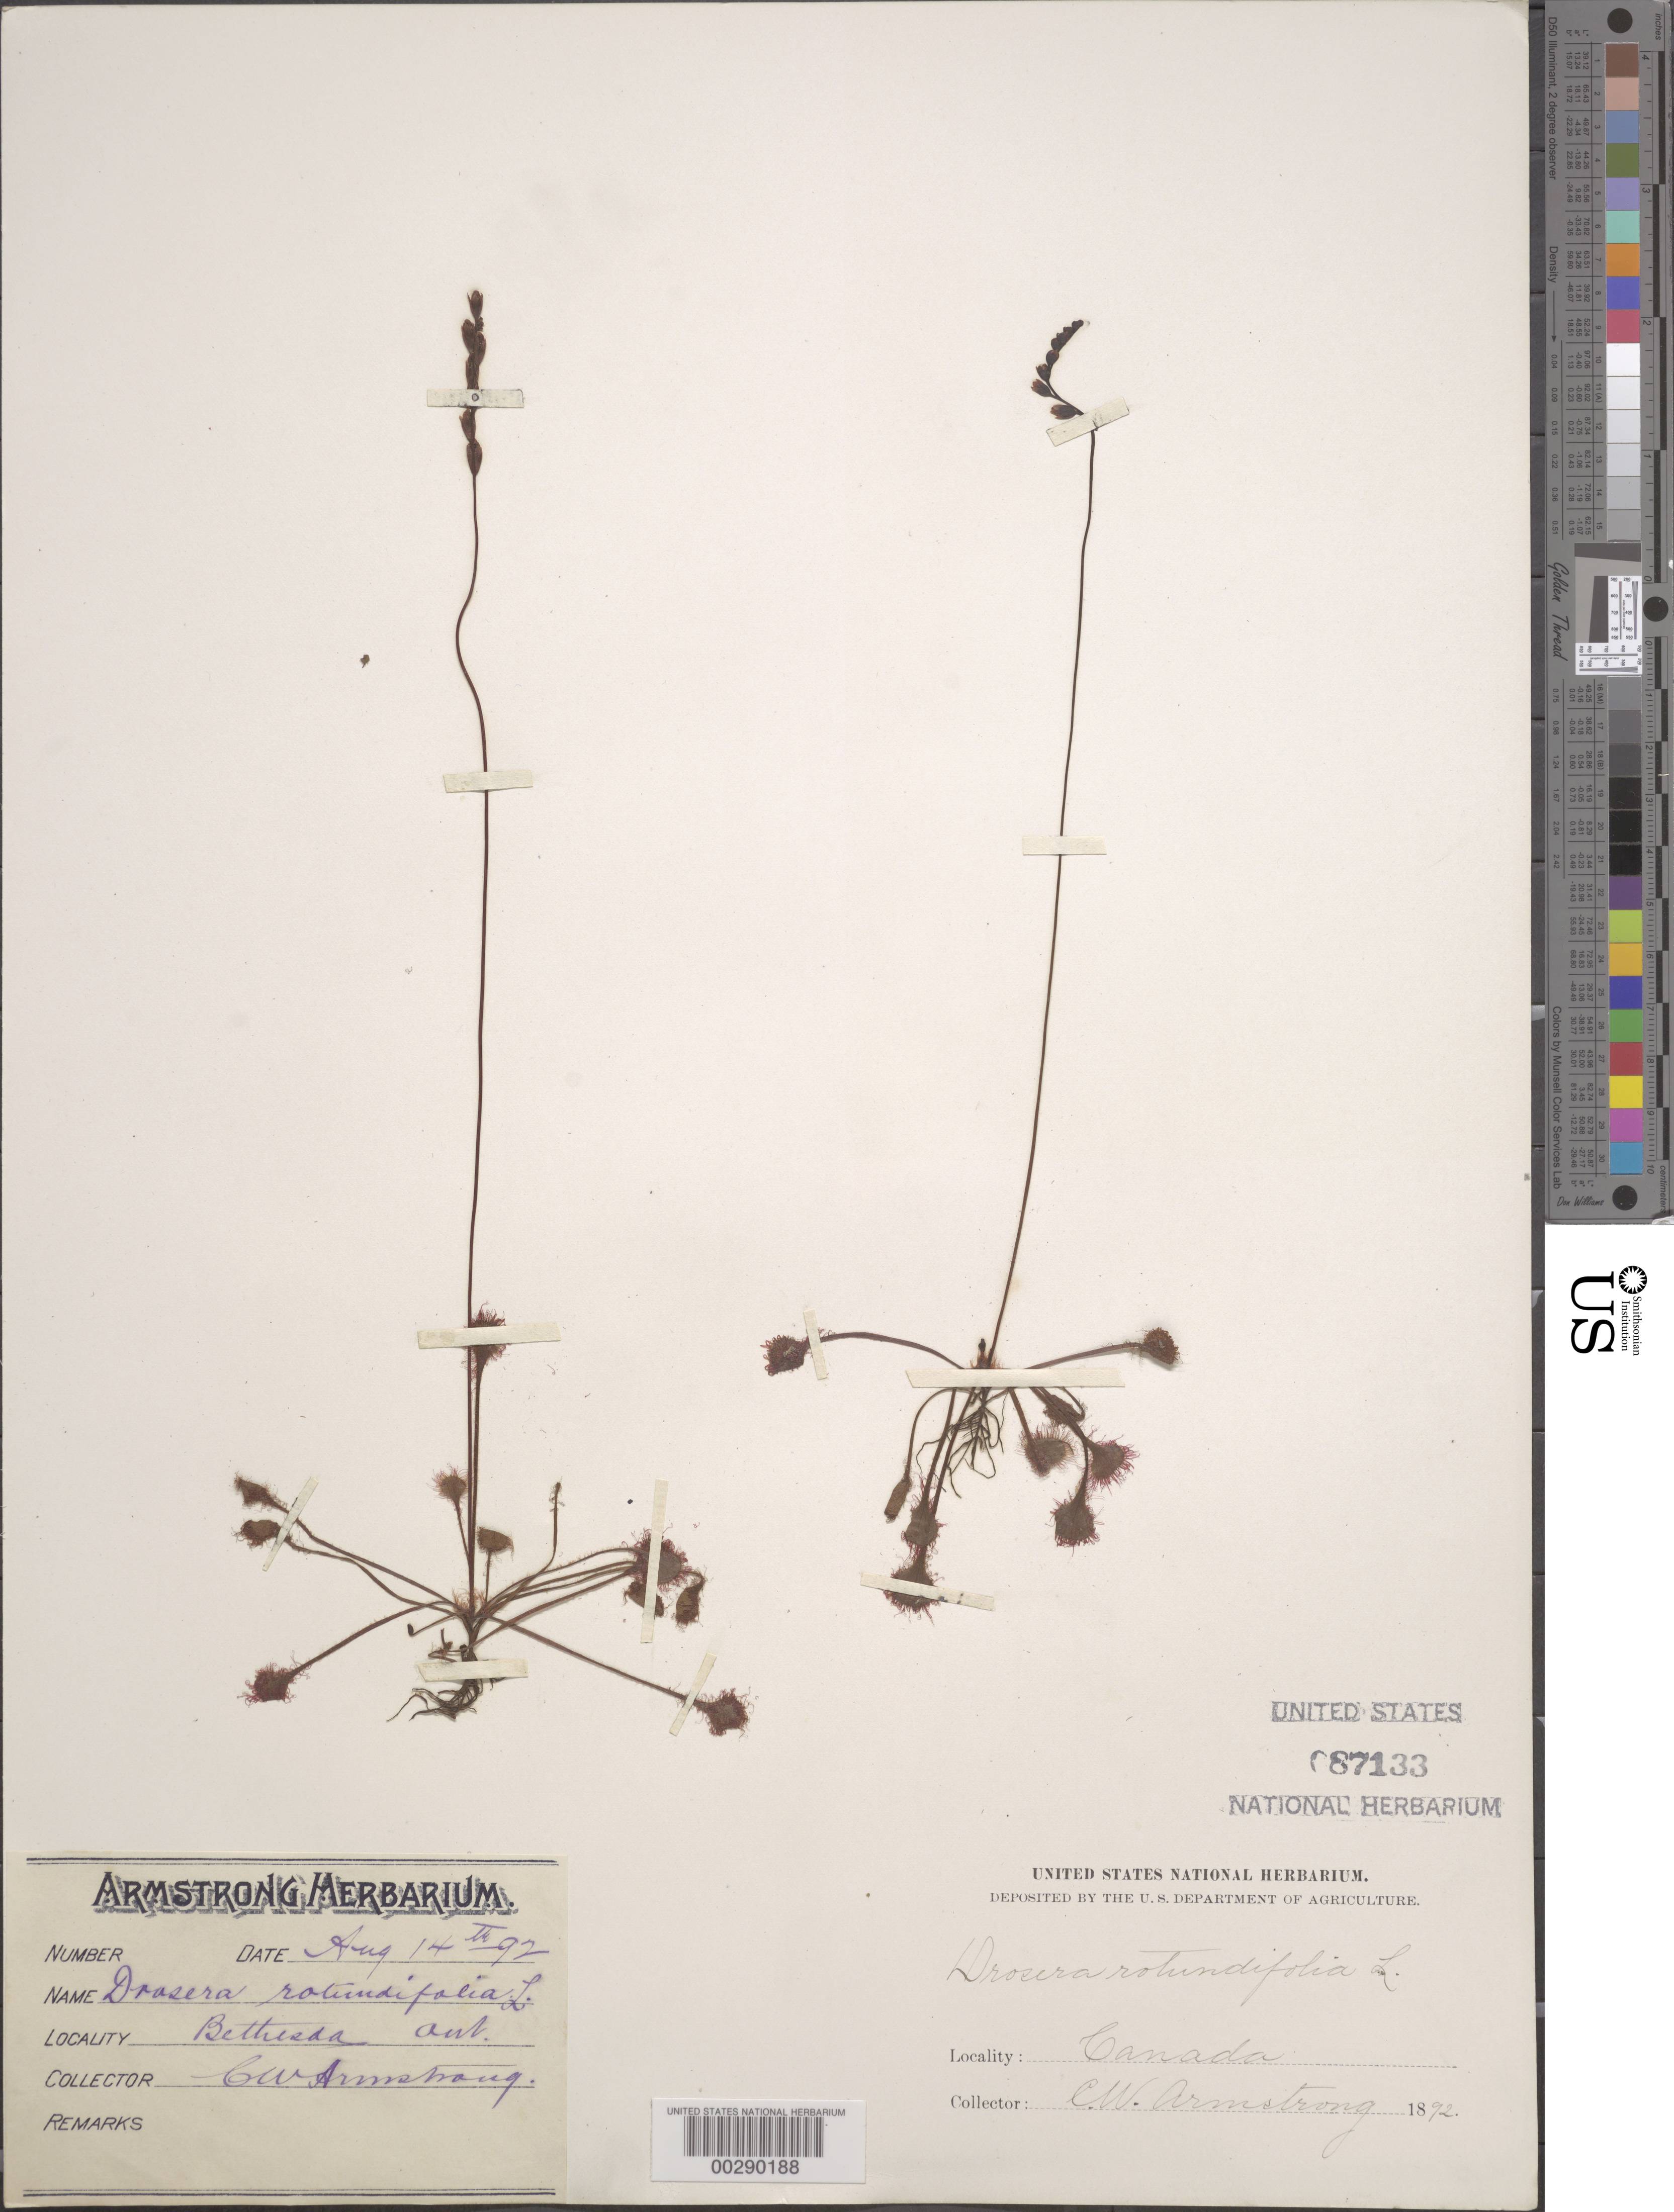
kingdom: Plantae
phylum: Tracheophyta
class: Magnoliopsida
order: Caryophyllales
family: Droseraceae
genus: Drosera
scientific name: Drosera rotundifolia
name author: L.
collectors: C. W. Armstrong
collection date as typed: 14 Aug 1892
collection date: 1892-08-14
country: Canada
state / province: Ontario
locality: Bethesda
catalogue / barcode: US 87133